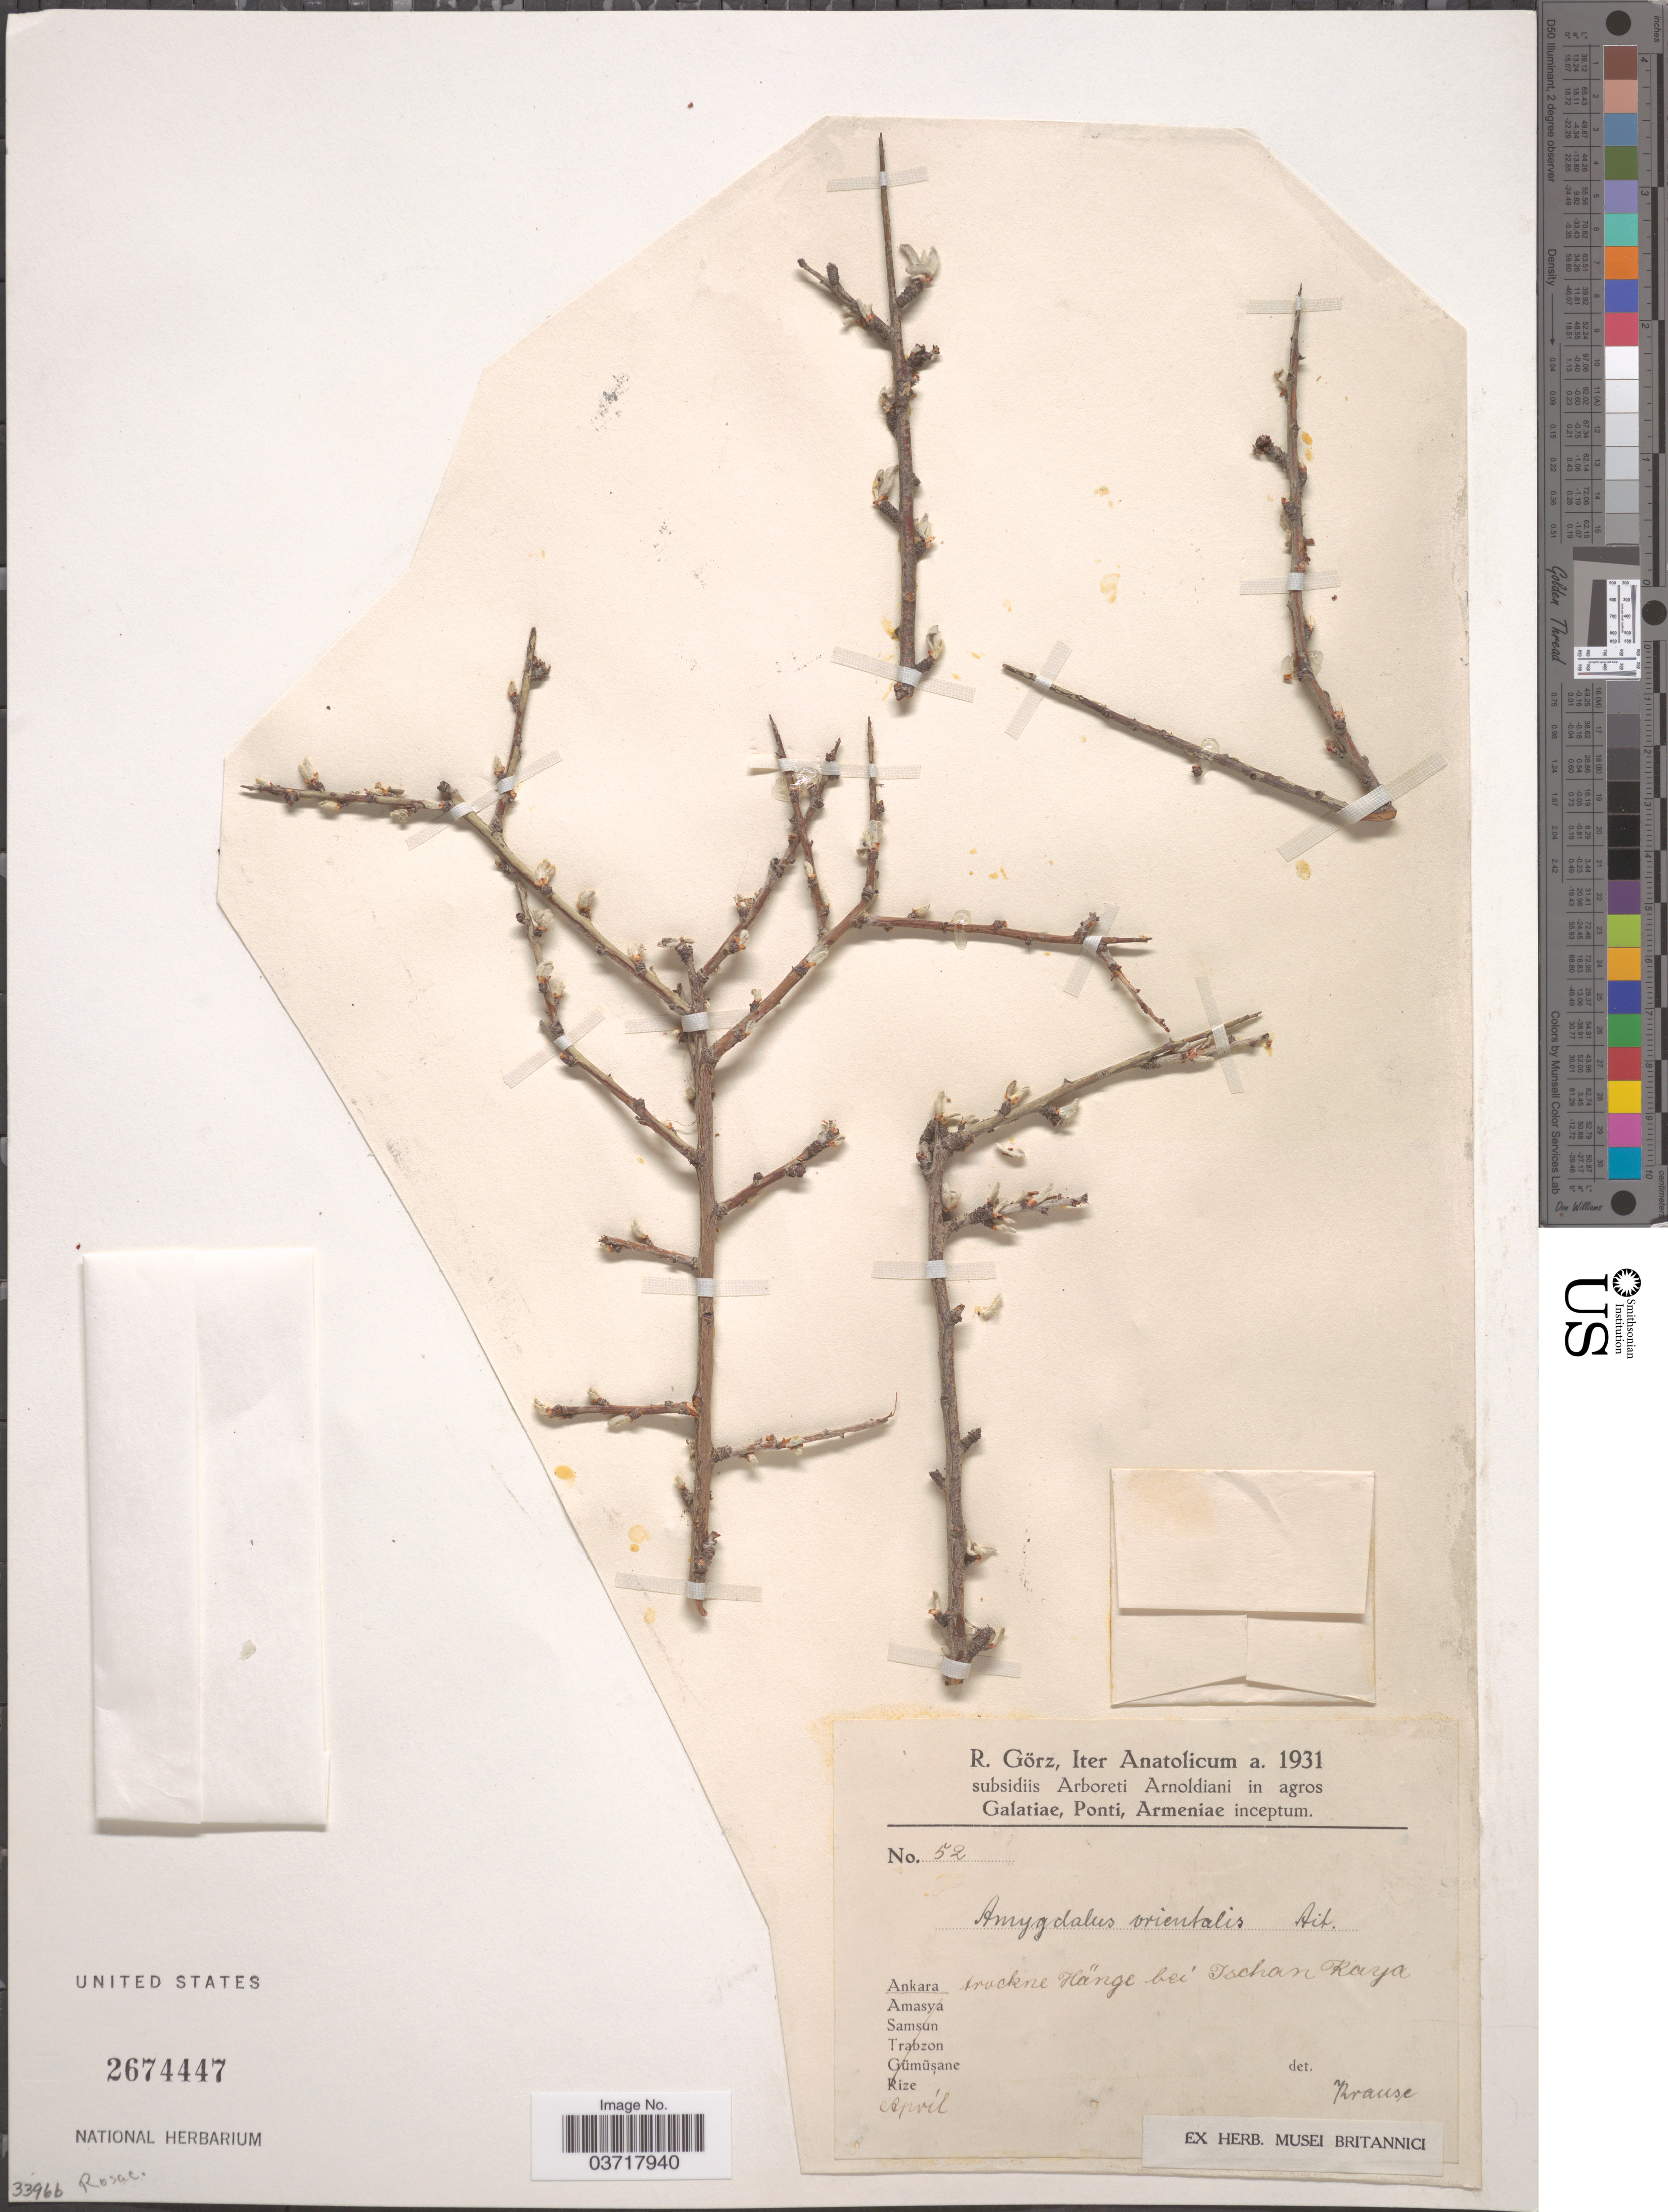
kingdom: Plantae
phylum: Tracheophyta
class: Magnoliopsida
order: Rosales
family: Rosaceae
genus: Prunus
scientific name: Prunus orientalis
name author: Koehne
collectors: R. Görz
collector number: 52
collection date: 1931-04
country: Turkey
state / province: Ankara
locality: Trockne Hänge bei Tschan Kaya.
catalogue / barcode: US 2674447